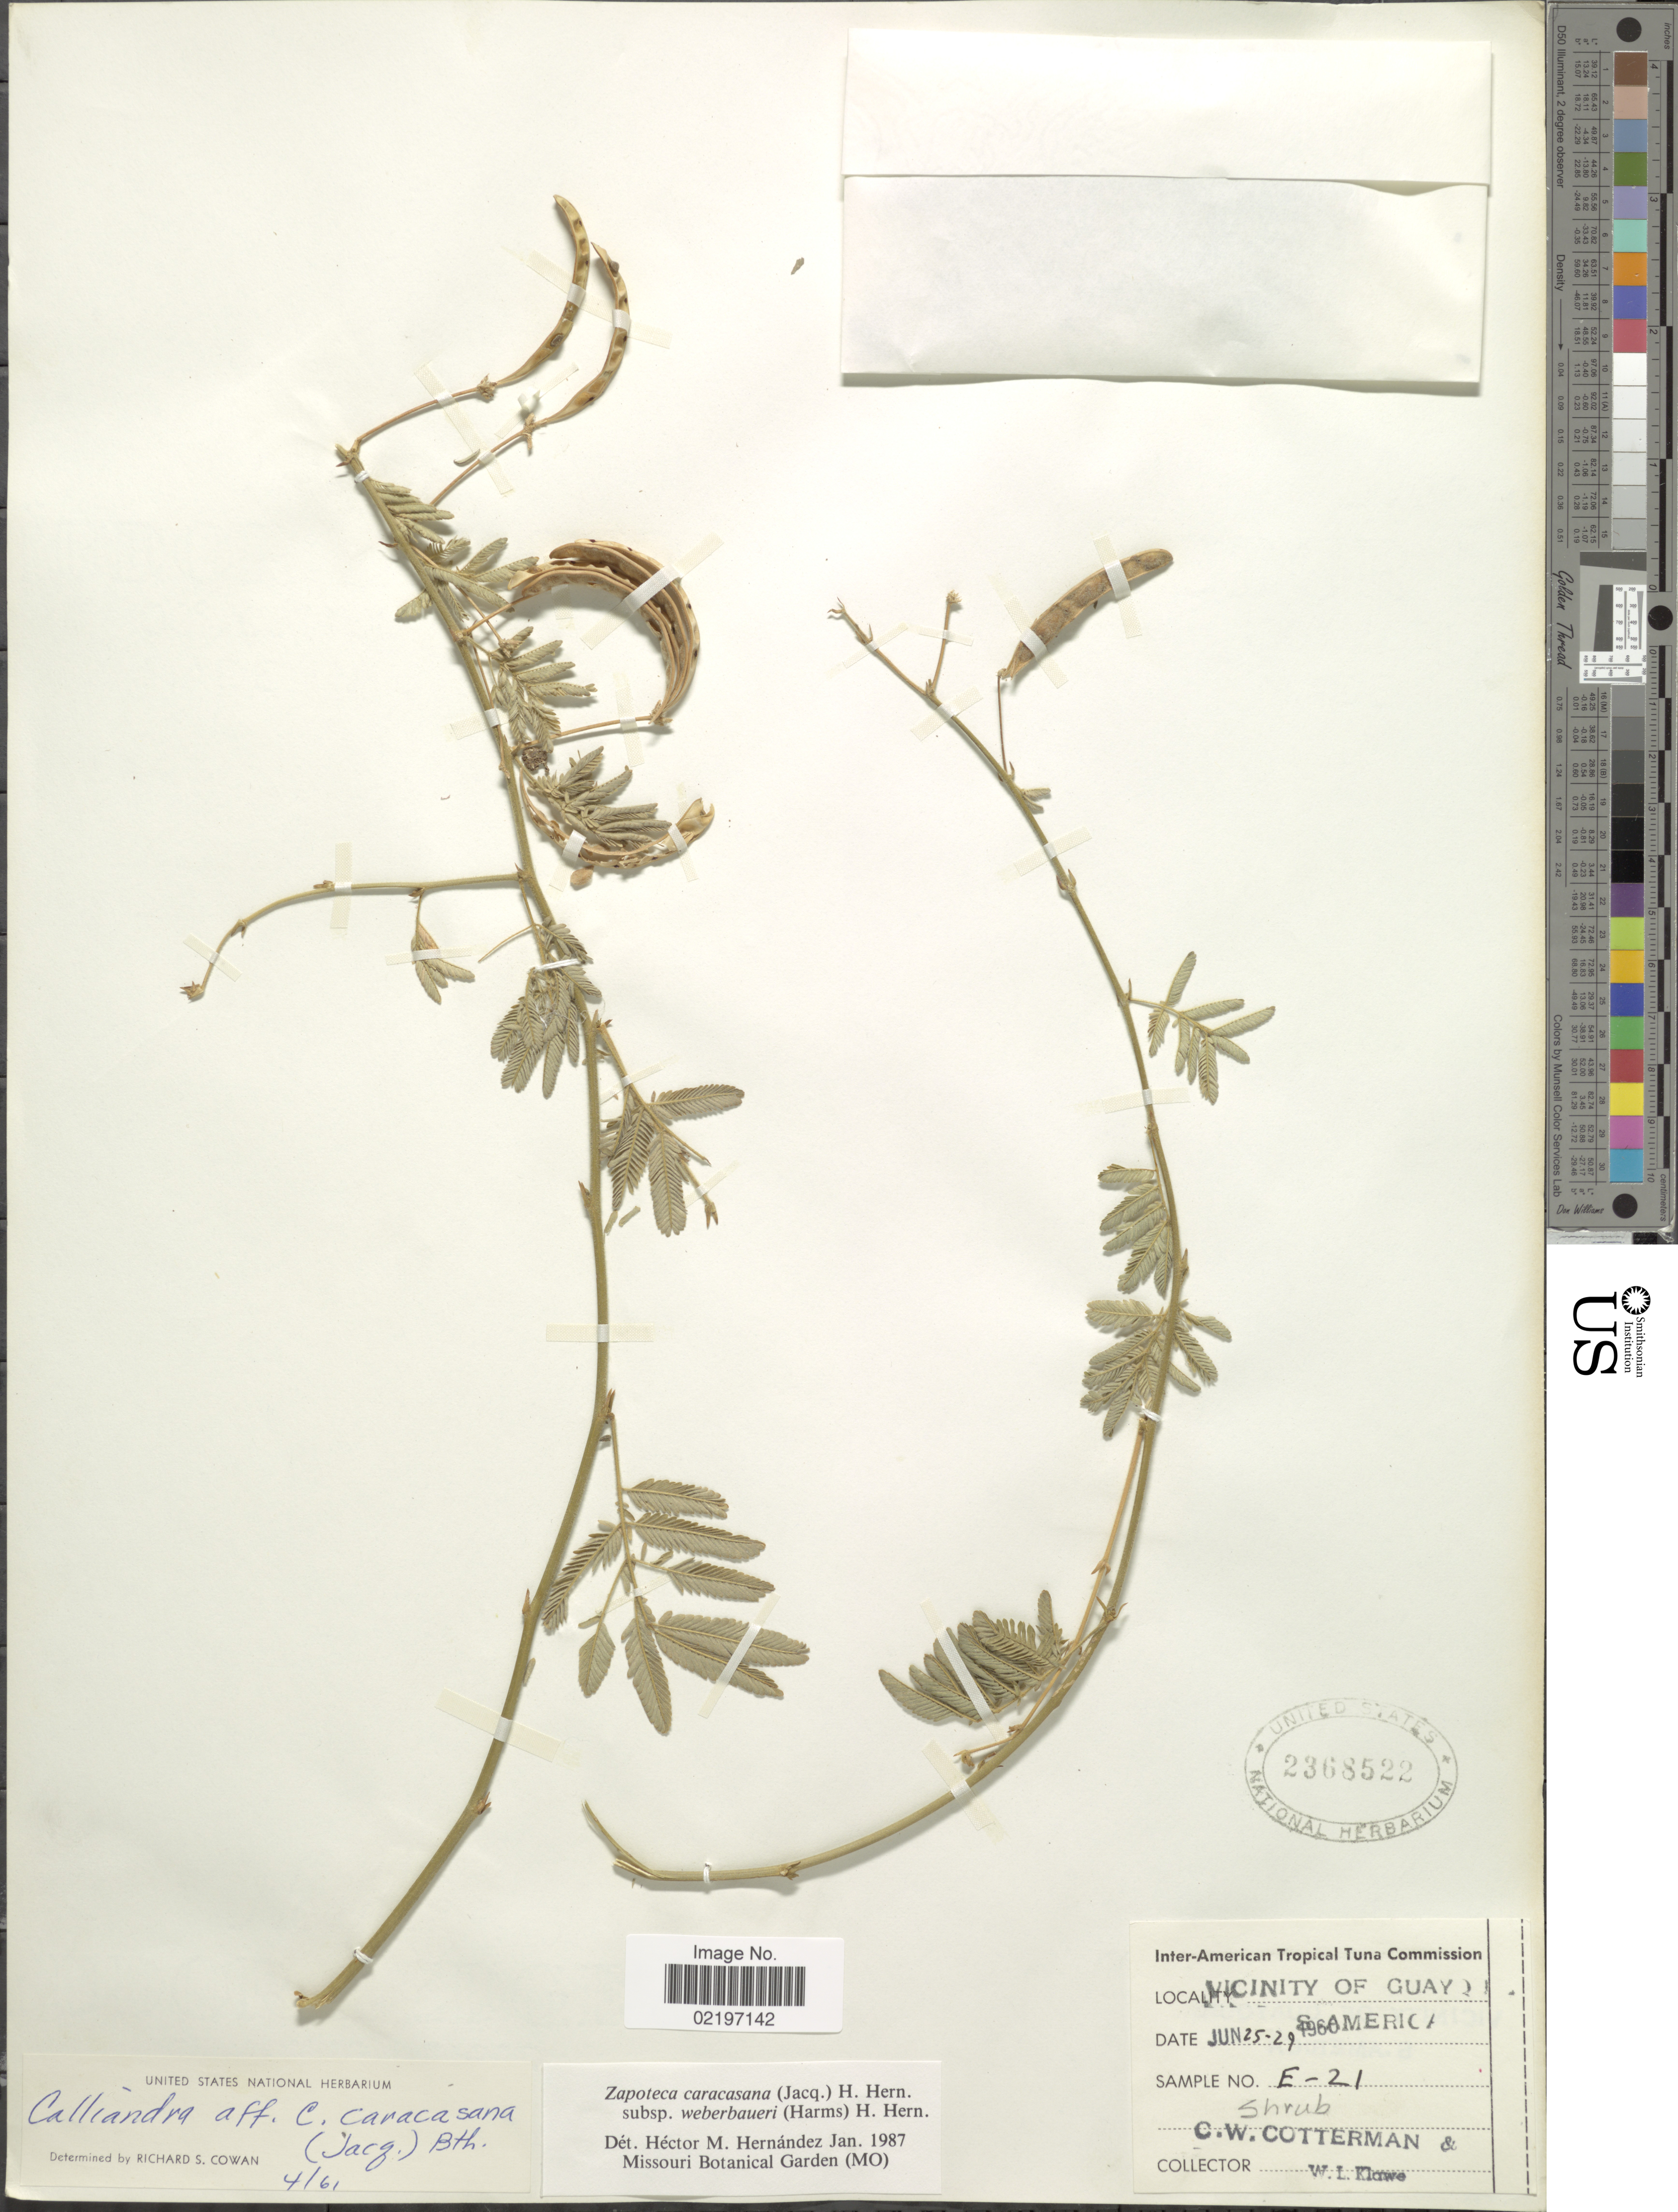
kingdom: Plantae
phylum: Tracheophyta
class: Magnoliopsida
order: Fabales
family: Fabaceae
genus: Zapoteca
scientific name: Zapoteca caracasana subsp. weberbaueri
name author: (Harms) H.M. Hern.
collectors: C. Cotterman & W. Klawe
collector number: E-21?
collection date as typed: Transcribed d/m/y: 25/6/29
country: Ecuador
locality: Vicinity of Guayquil, S. America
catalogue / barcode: US 2368522